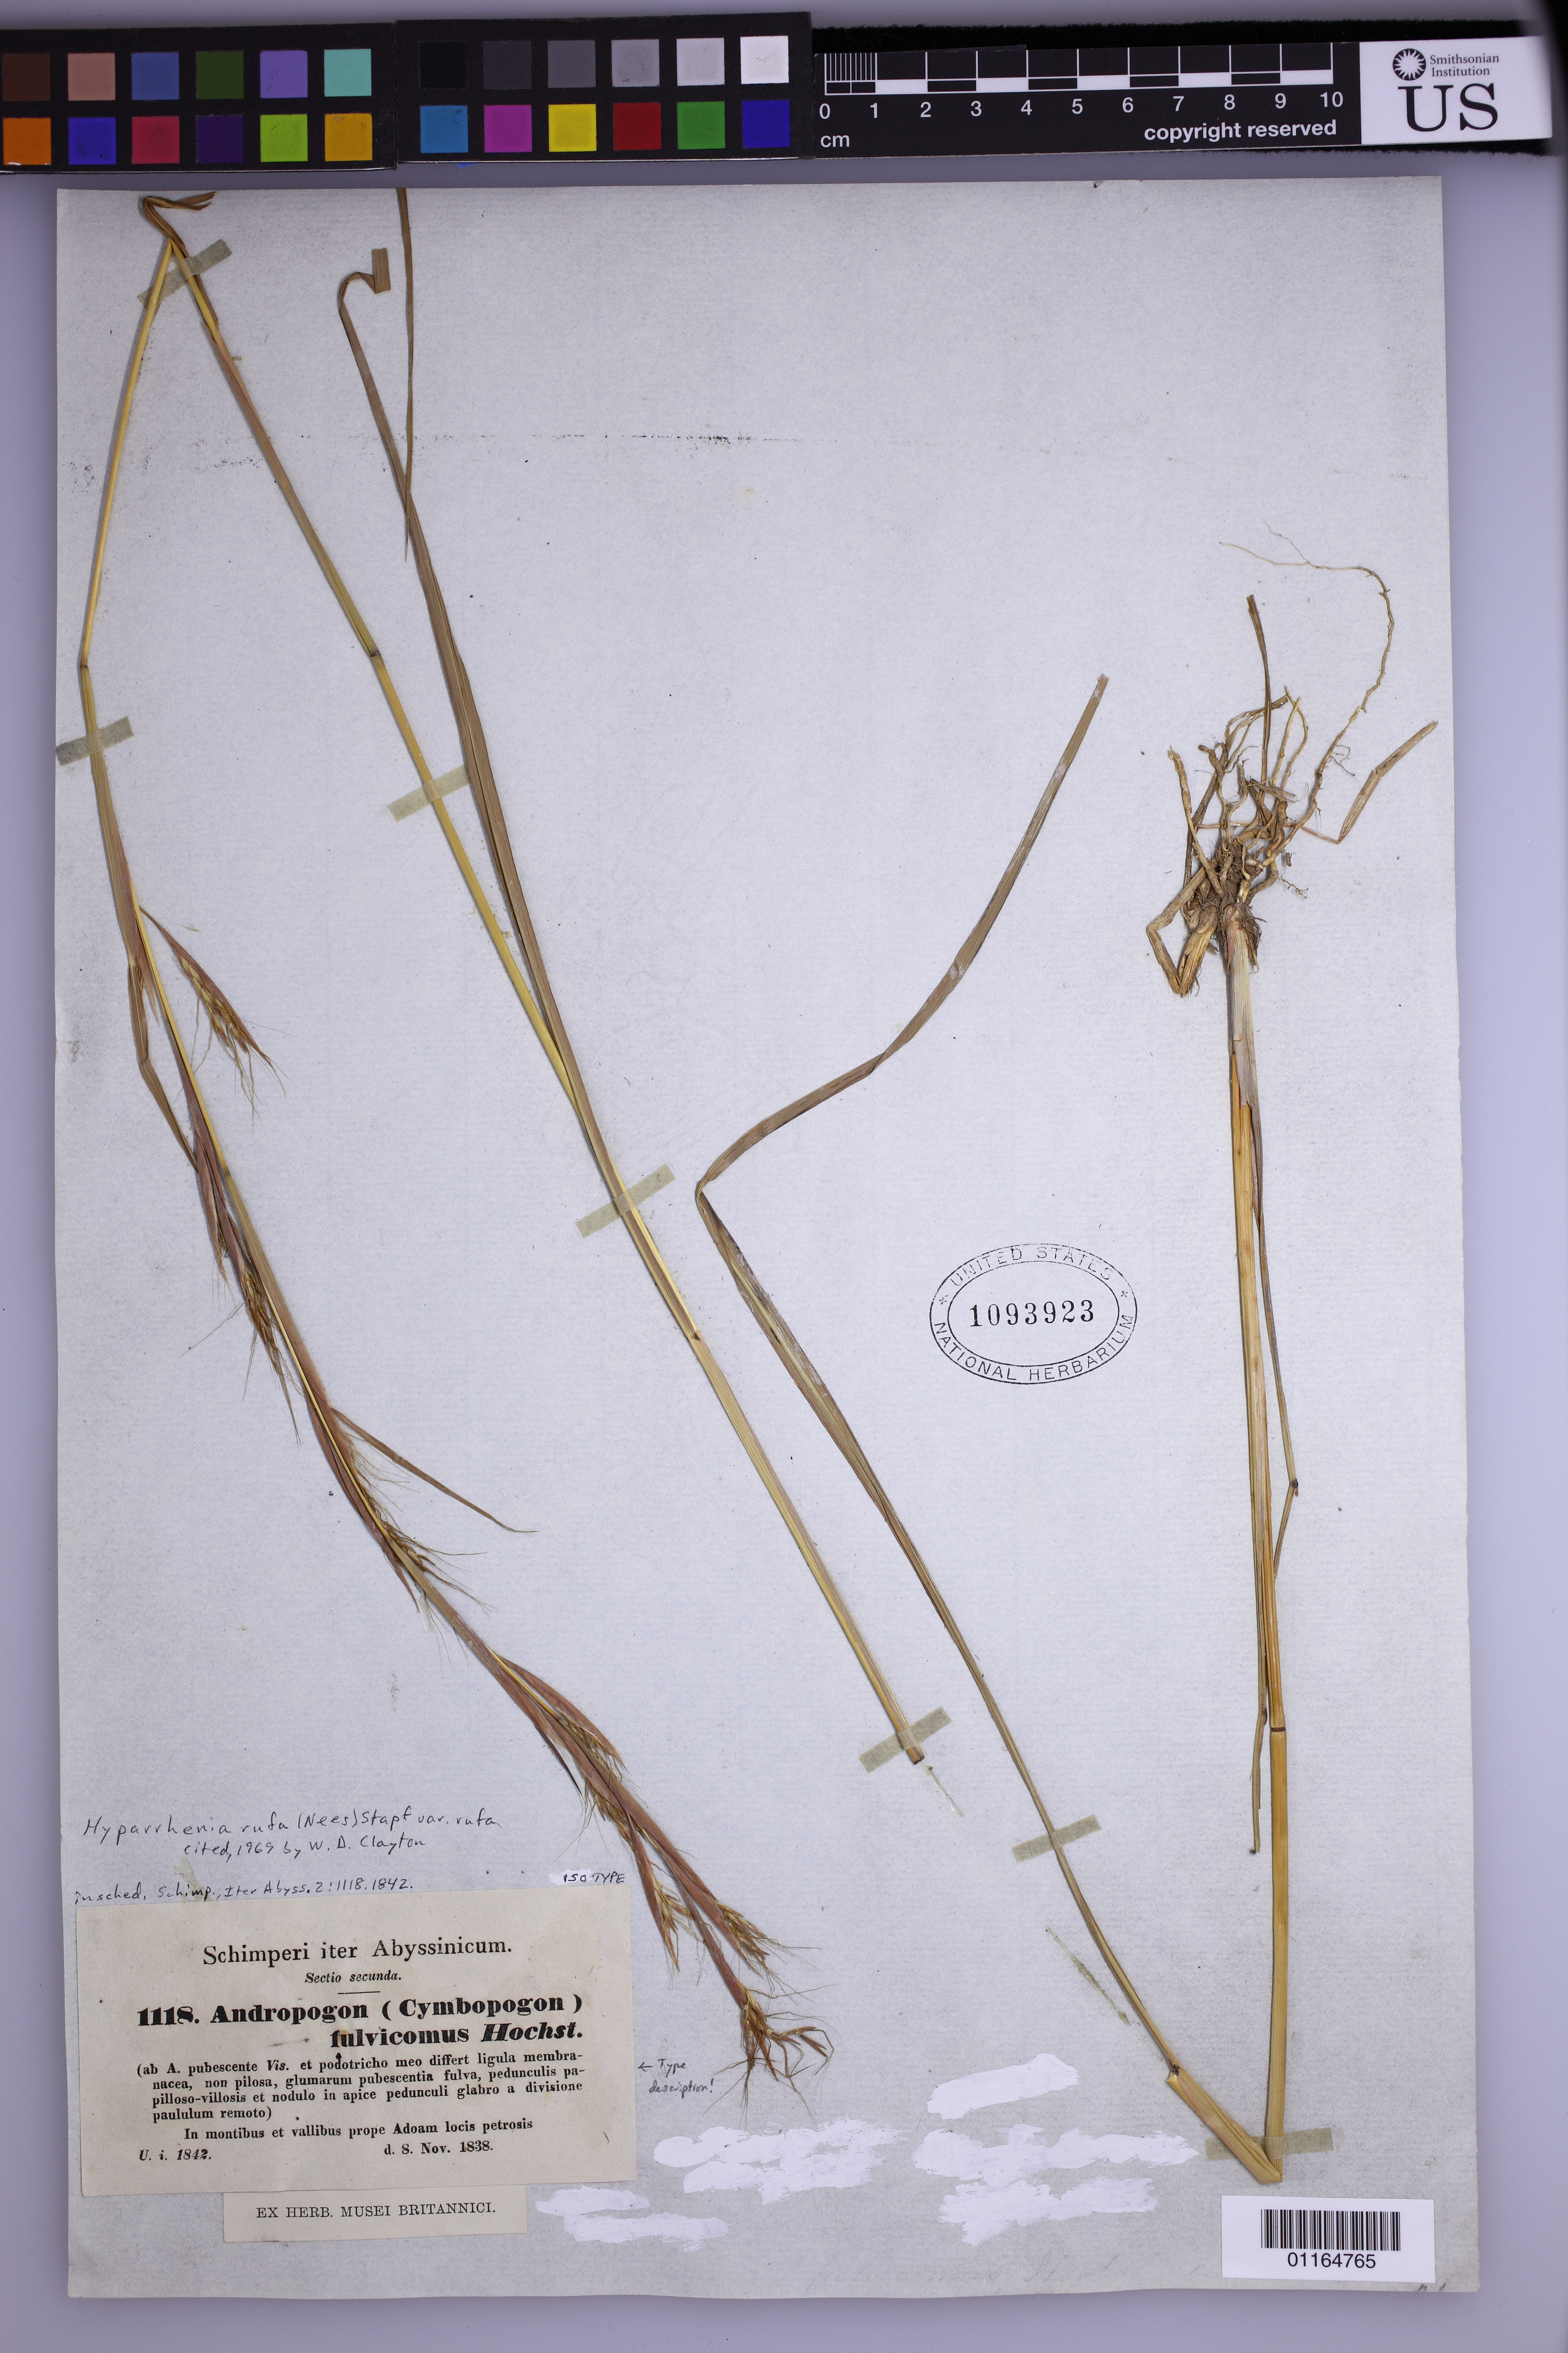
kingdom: Plantae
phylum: Tracheophyta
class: Liliopsida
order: Poales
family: Poaceae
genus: Andropogon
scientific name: Andropogon fulvicomus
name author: Hochst.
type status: Type Collection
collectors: G. W. Schimper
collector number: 1118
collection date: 1838-11-08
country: Ethiopia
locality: In montibus et vallibus prope Adoam locis petrosis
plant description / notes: Name validly published by distribution of exsiccatae (with description on label).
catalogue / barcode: US 1092923